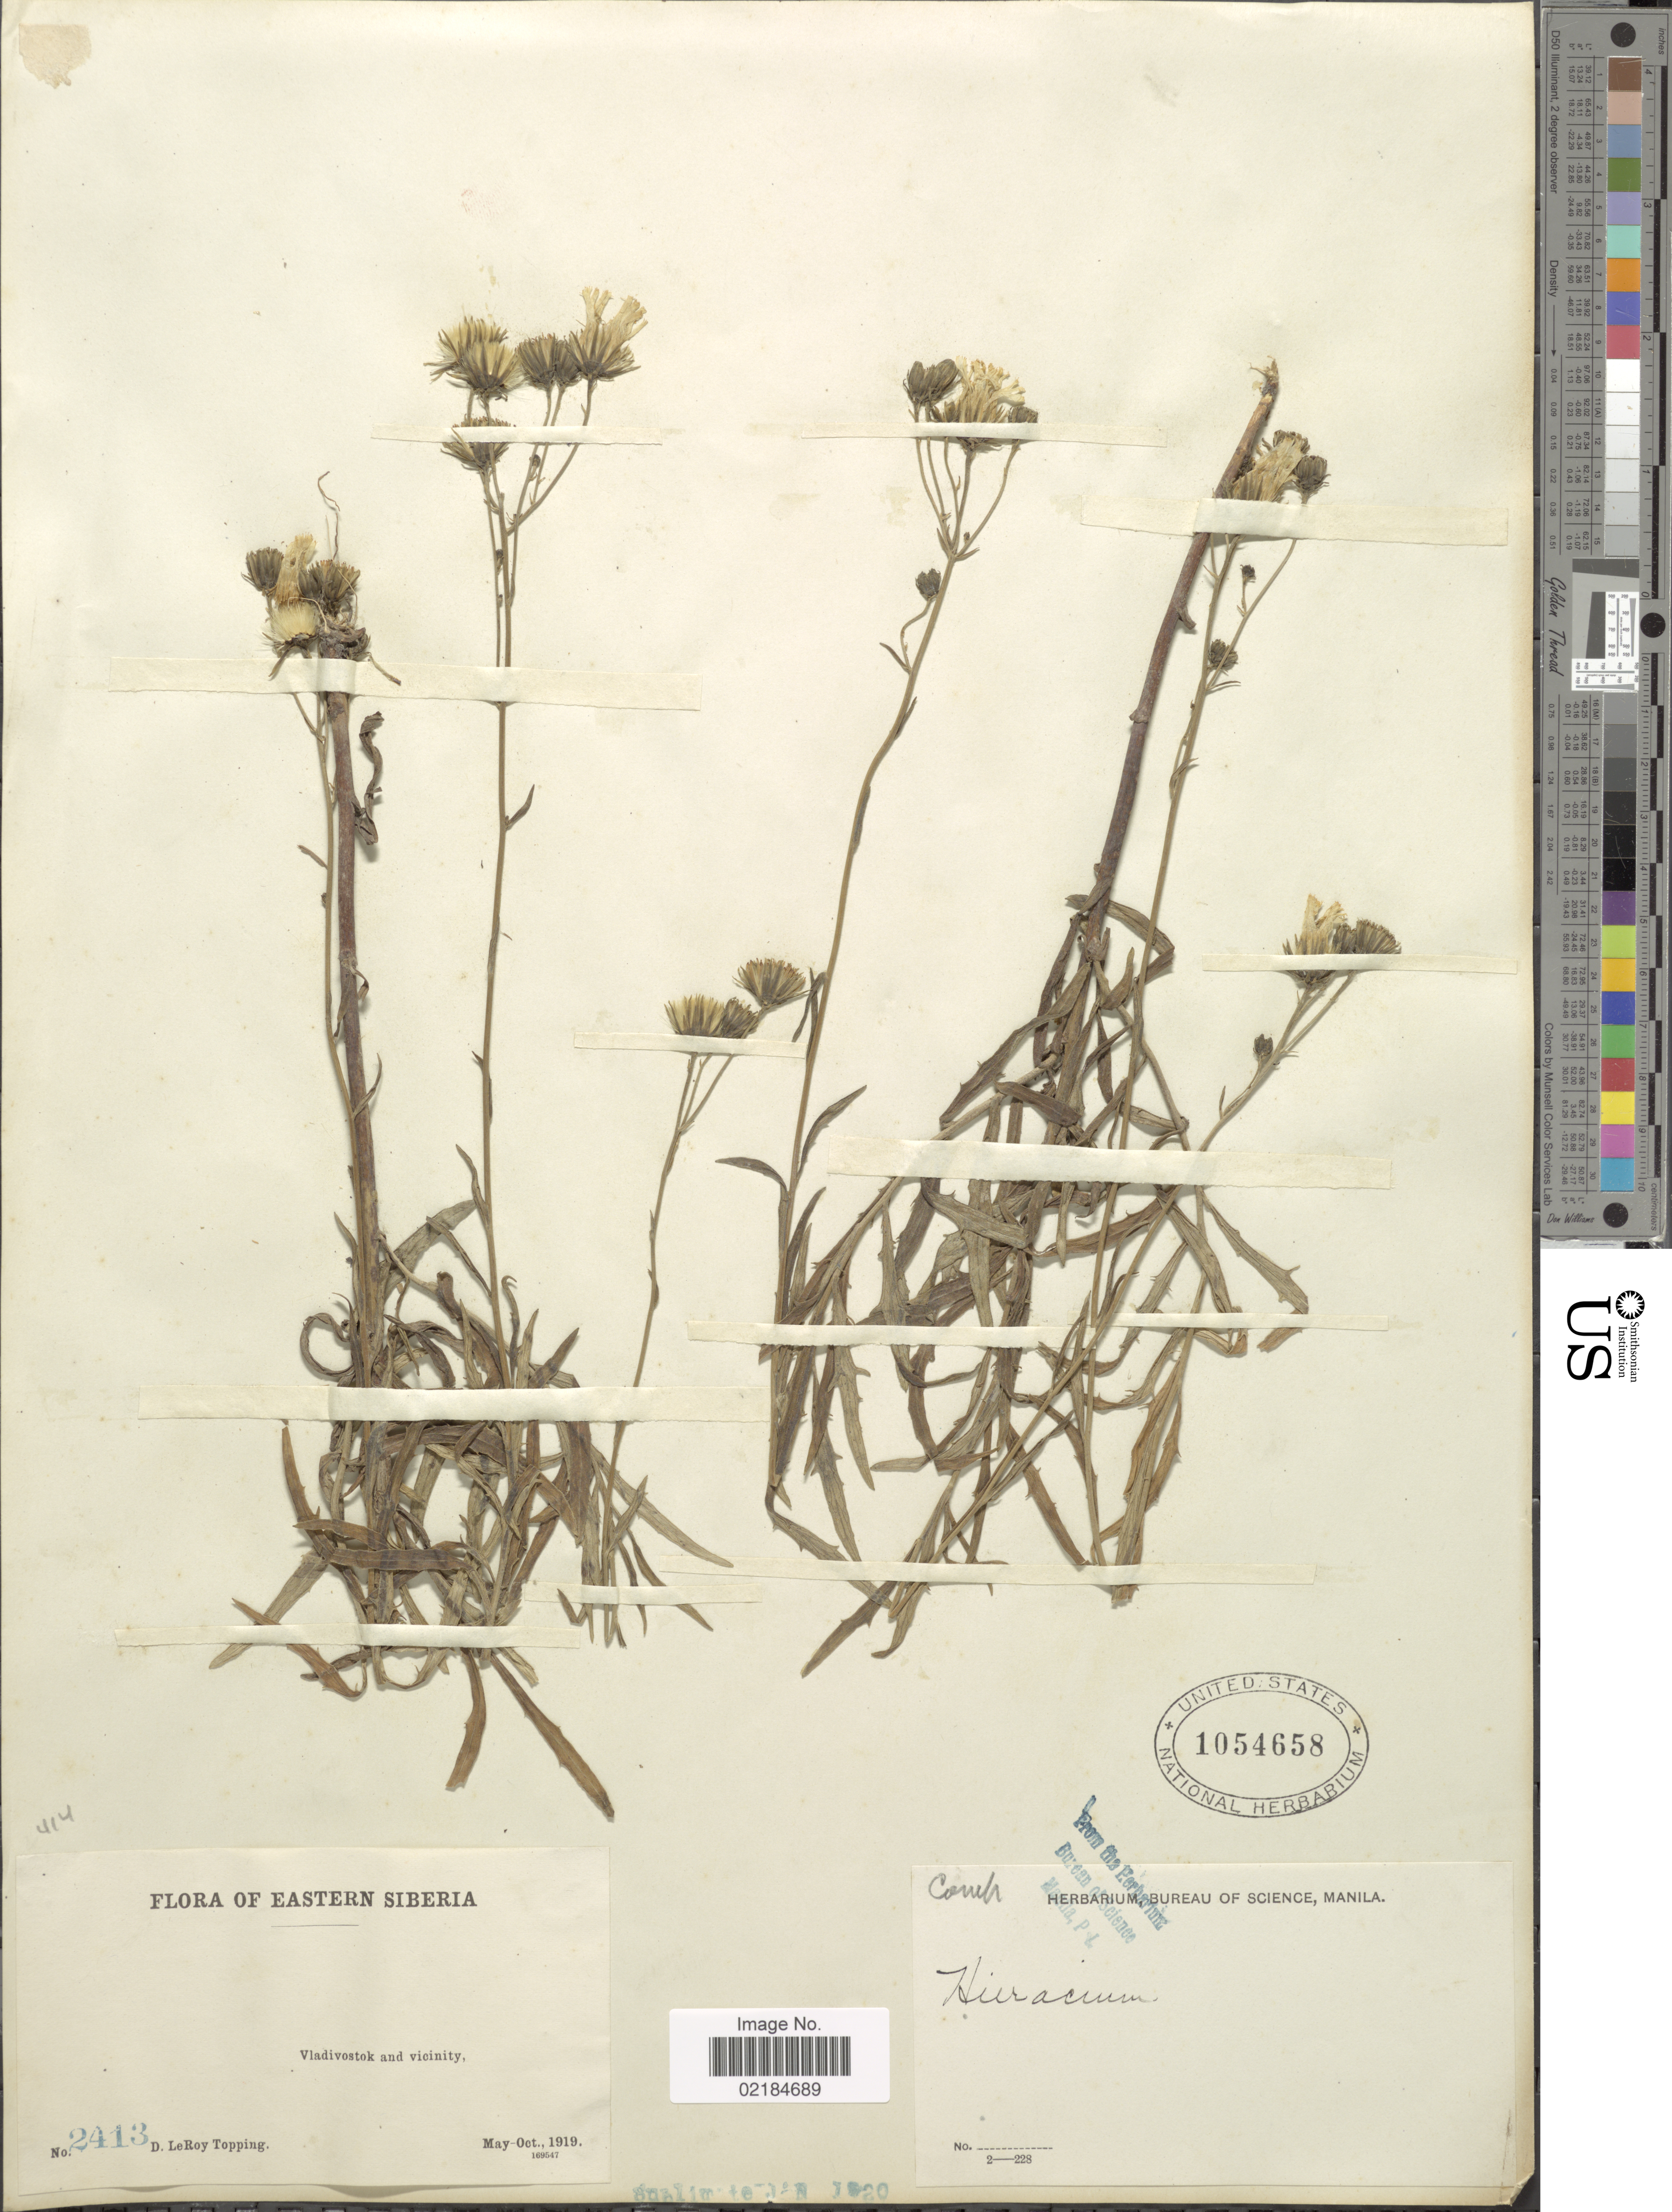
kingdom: Plantae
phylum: Tracheophyta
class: Magnoliopsida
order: Asterales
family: Asteraceae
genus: Hieracium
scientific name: Hieracium repandulare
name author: Druce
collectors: D. L. Topping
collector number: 2413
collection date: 1919-05/1919-10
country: Russian Federation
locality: Eastern Siberia, Vladivostok and vicinity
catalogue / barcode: US 1054658